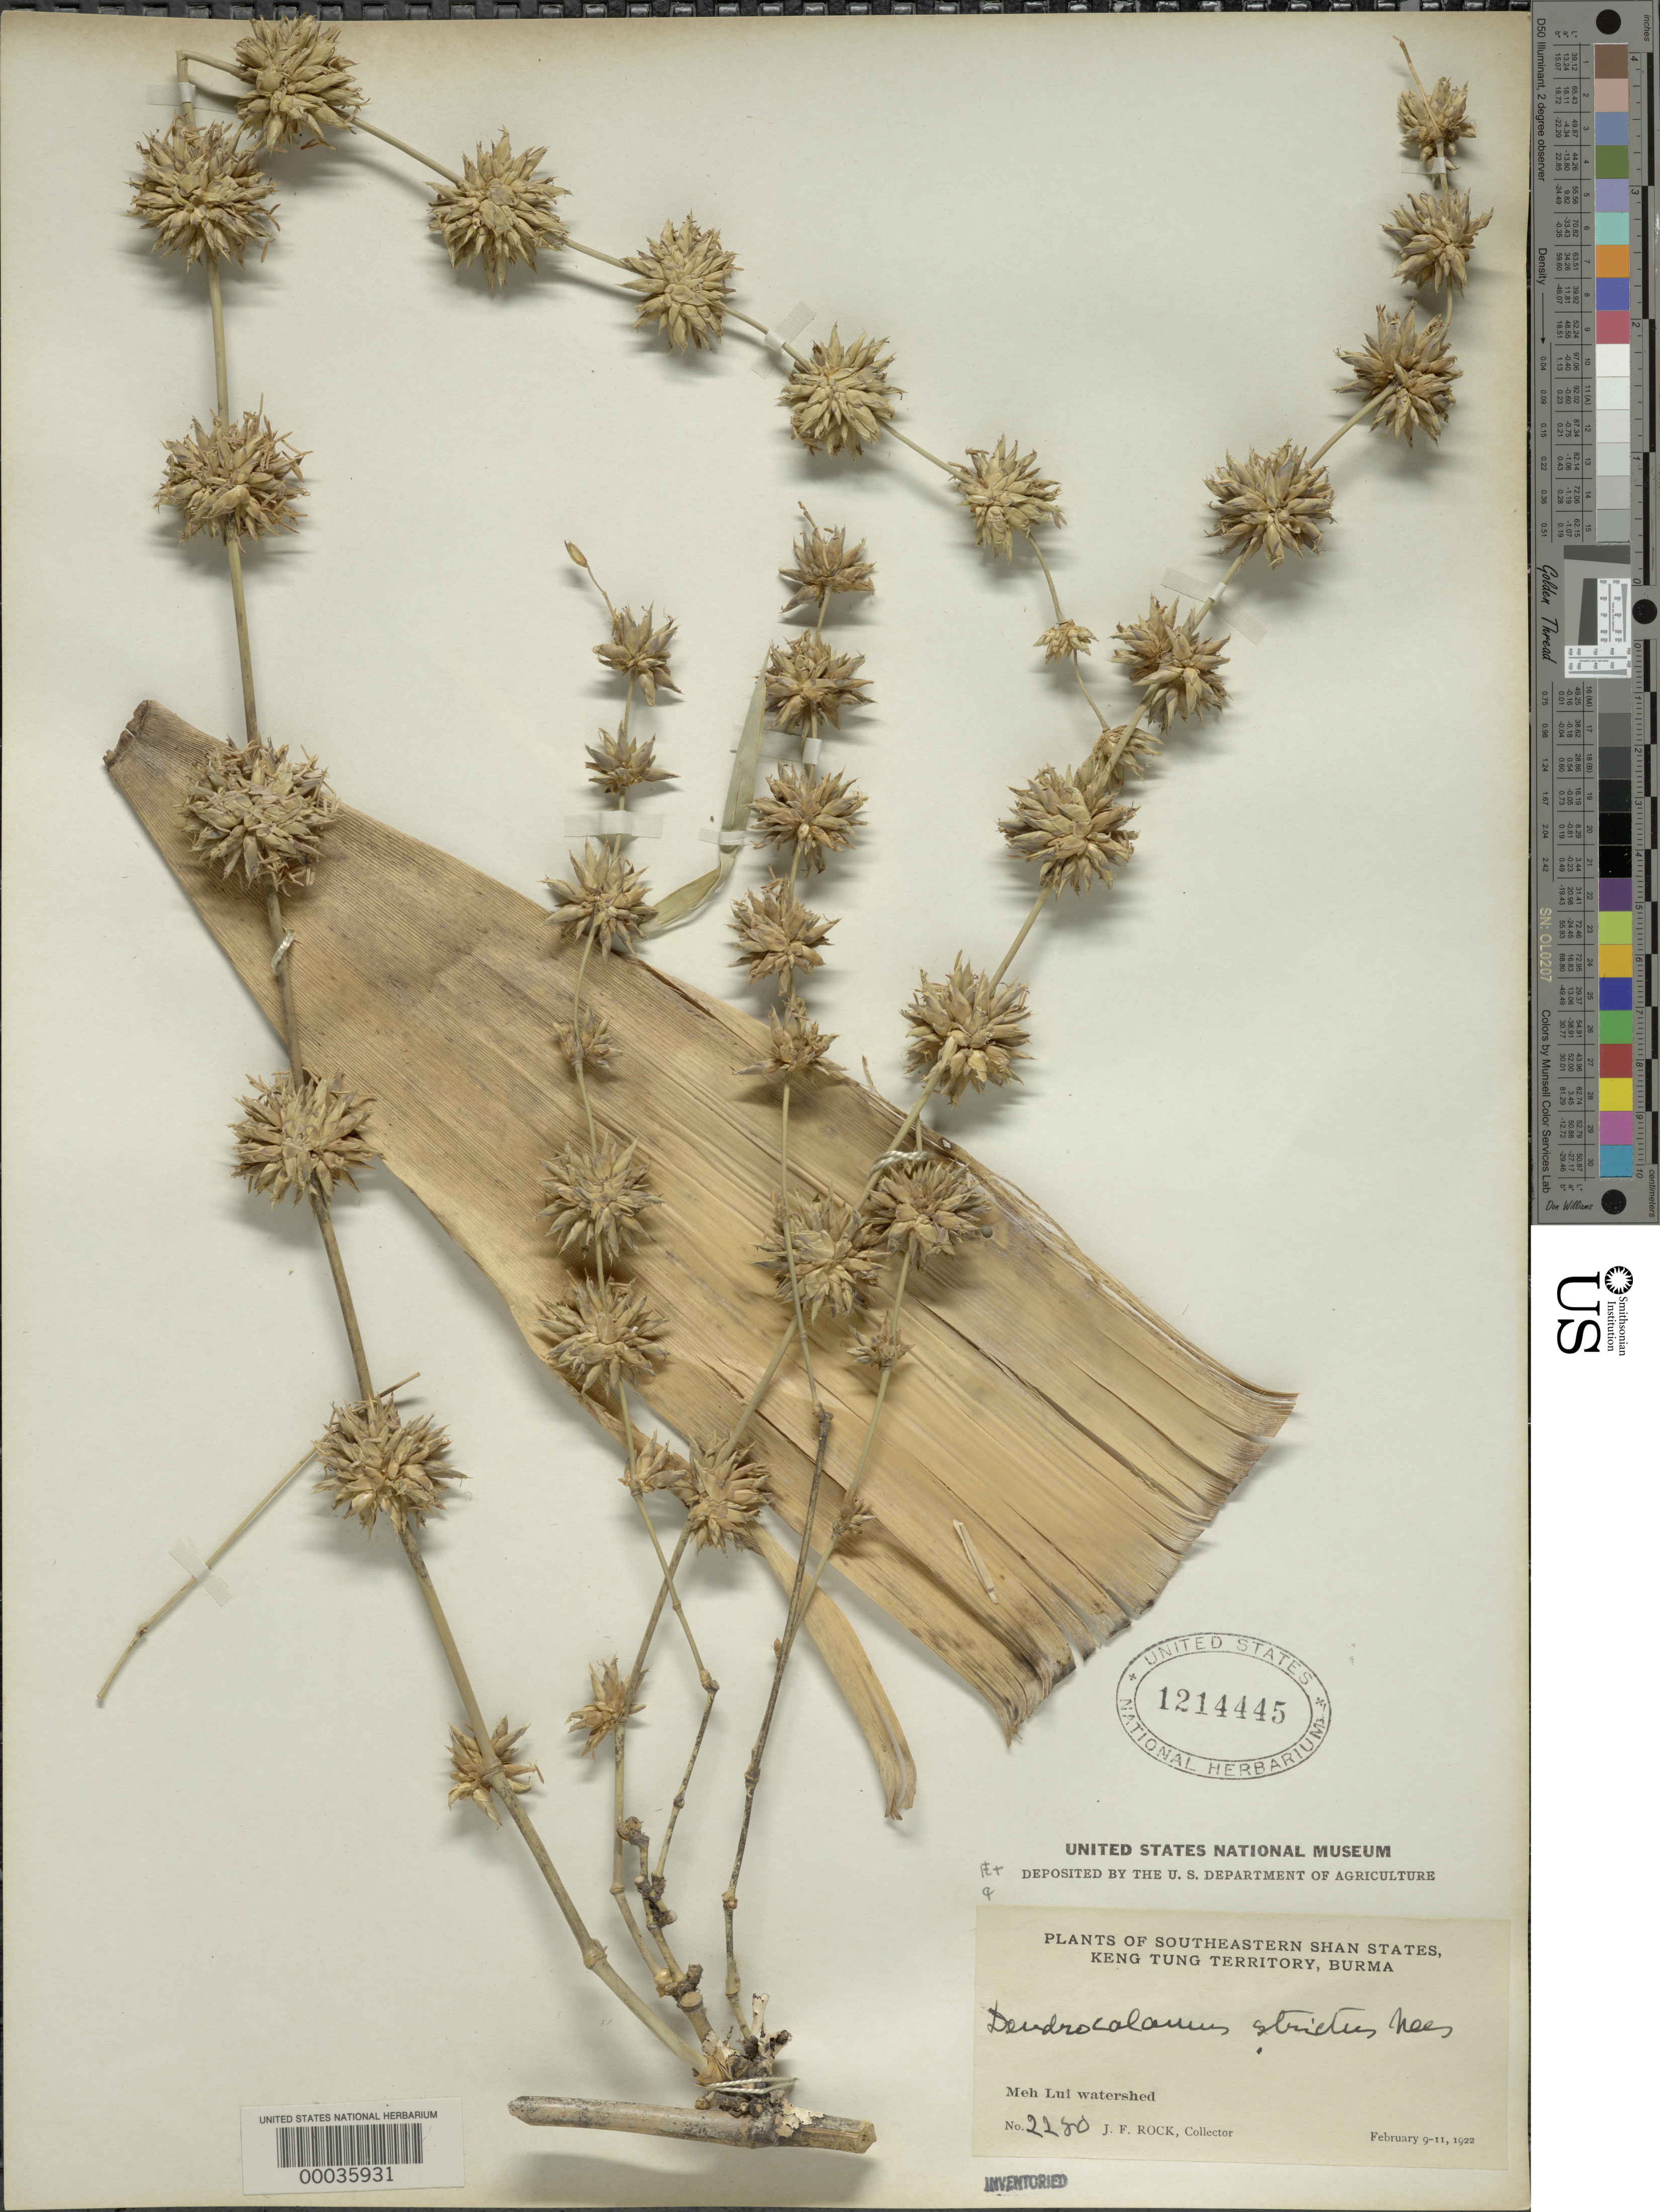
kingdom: Plantae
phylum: Tracheophyta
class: Liliopsida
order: Poales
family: Poaceae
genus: Dendrocalamus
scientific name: Dendrocalamus strictus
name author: (Roxb.) Nees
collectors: J. F. Rock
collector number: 2280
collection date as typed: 09 Feb 1922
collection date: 1922-02-09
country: Myanmar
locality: Meh Lui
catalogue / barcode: US 1214445